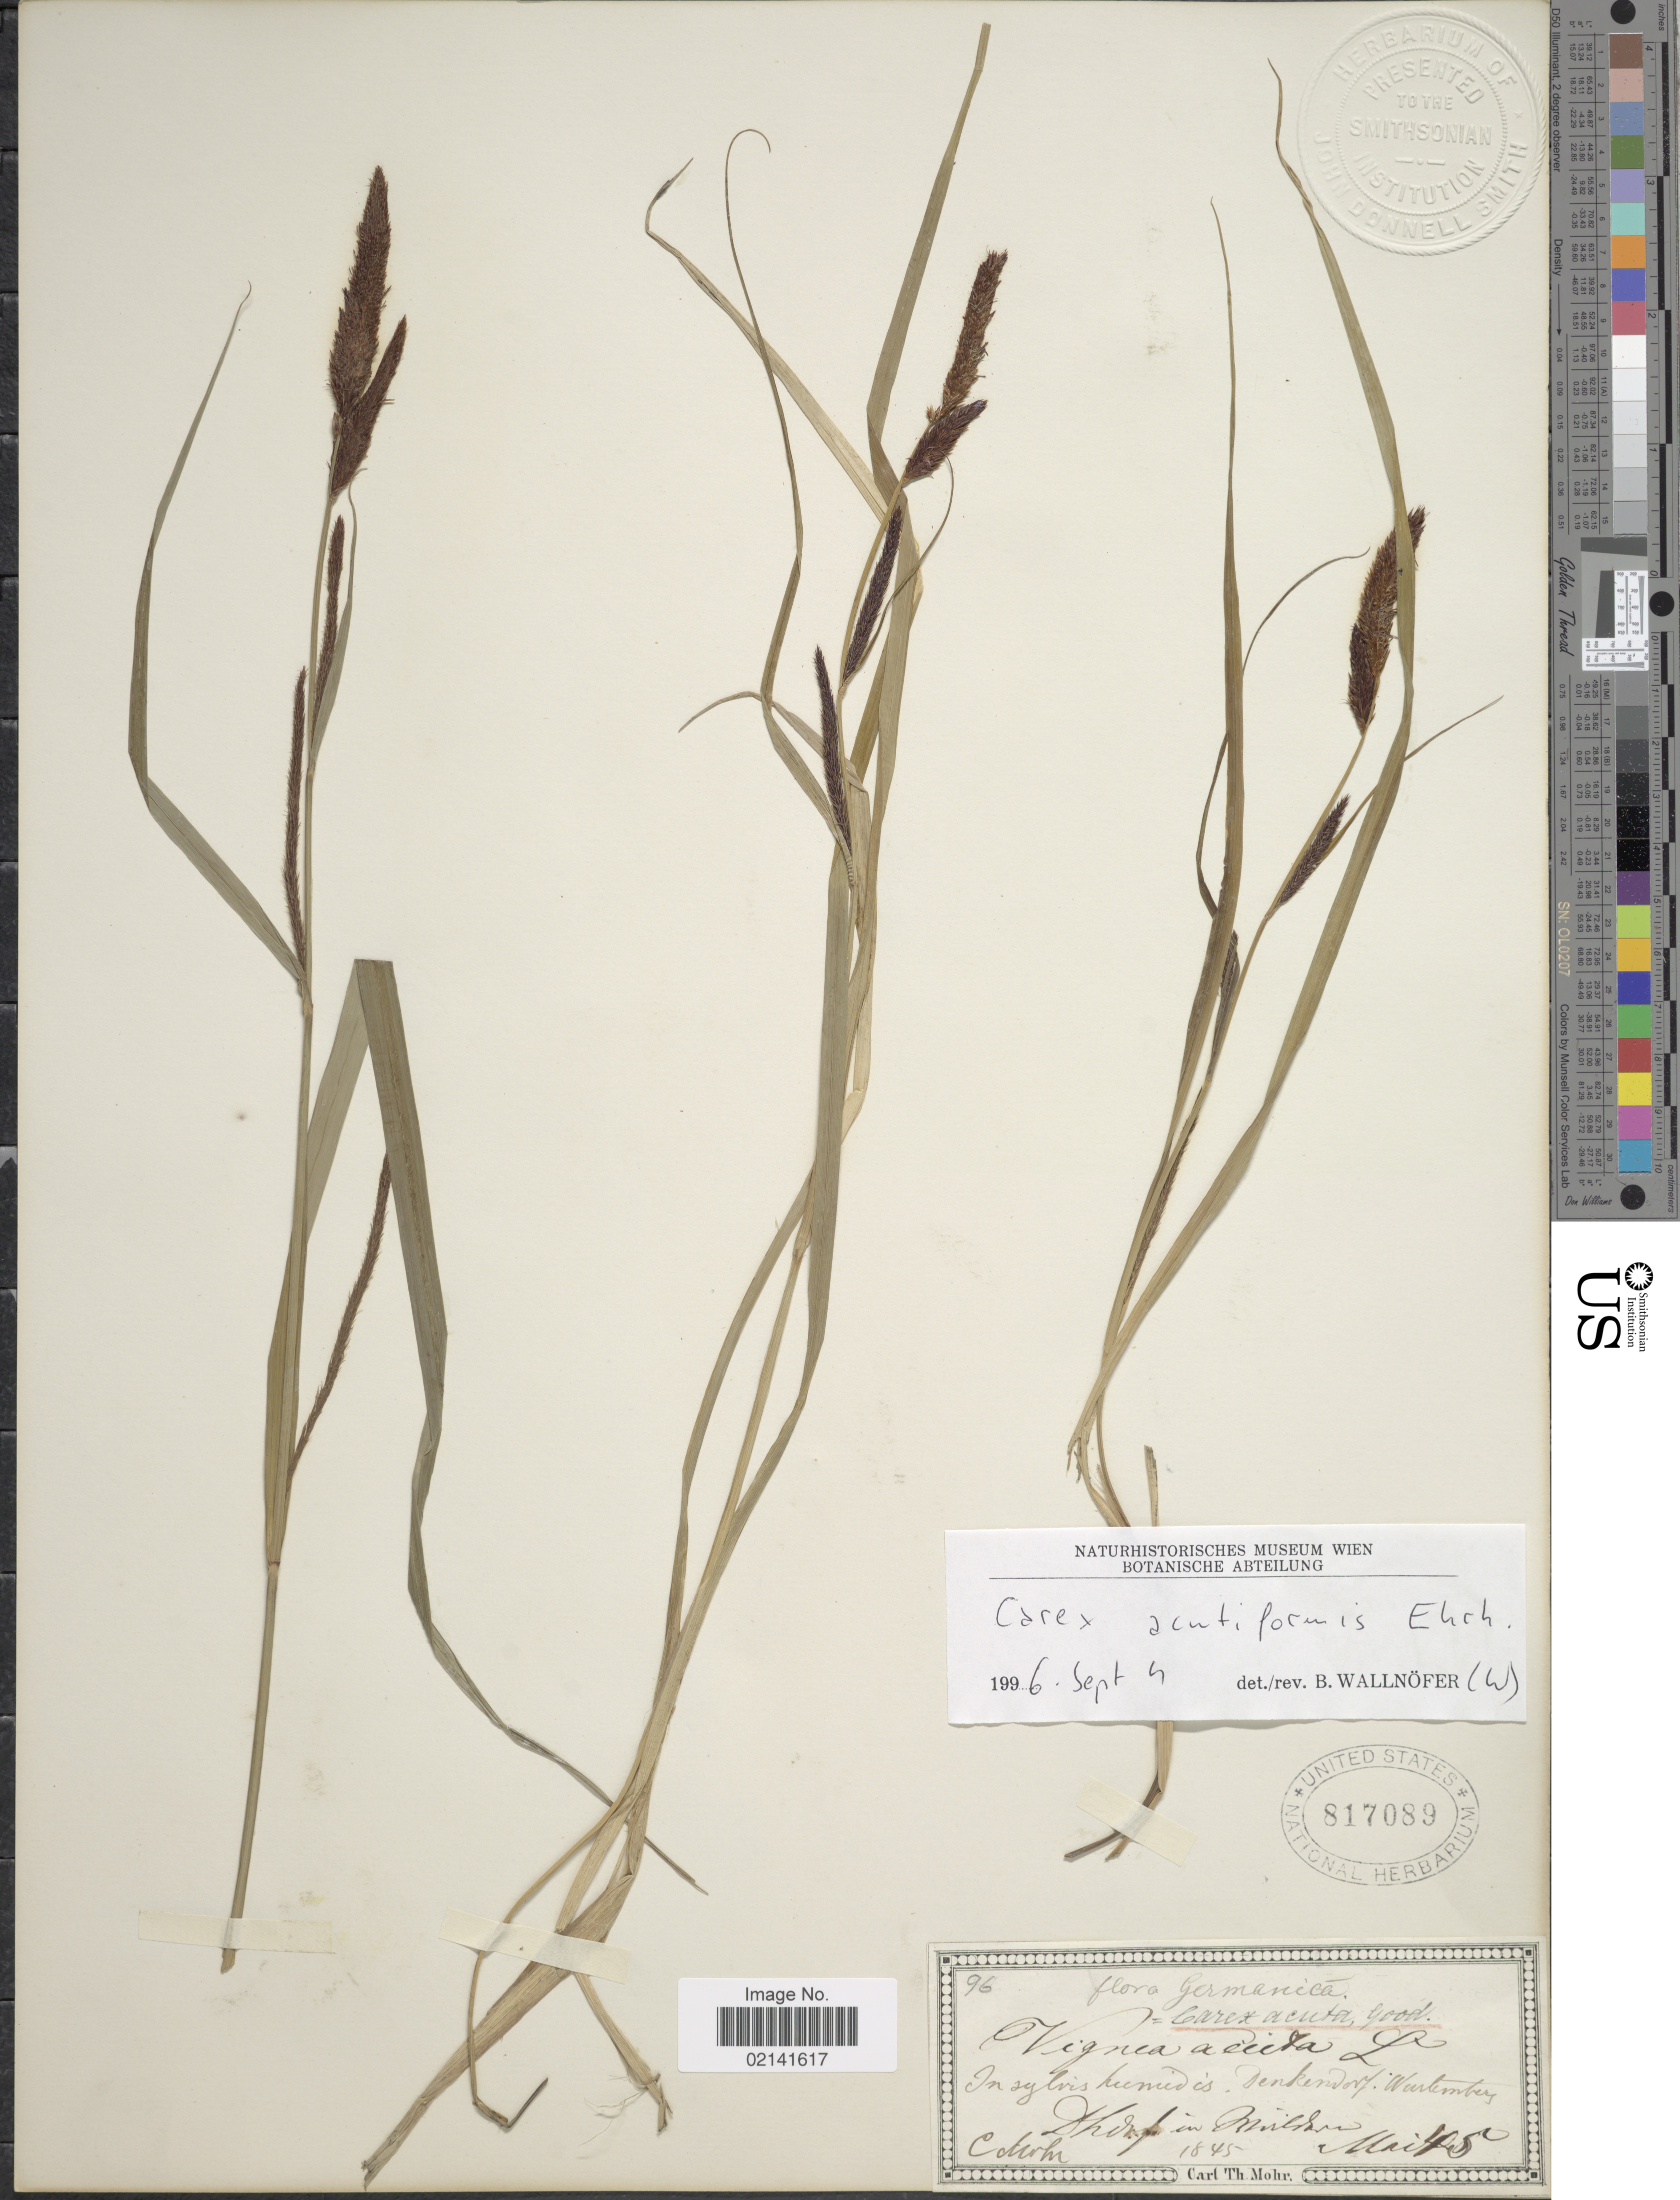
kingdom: Plantae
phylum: Tracheophyta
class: Liliopsida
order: Poales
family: Cyperaceae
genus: Carex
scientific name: Carex acutiformis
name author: Ehrh.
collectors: C. T. Mohr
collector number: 96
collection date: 1845-05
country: Germany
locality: In sylvis humidis is Denkendorf, Wurtemberg.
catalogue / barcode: US 817089